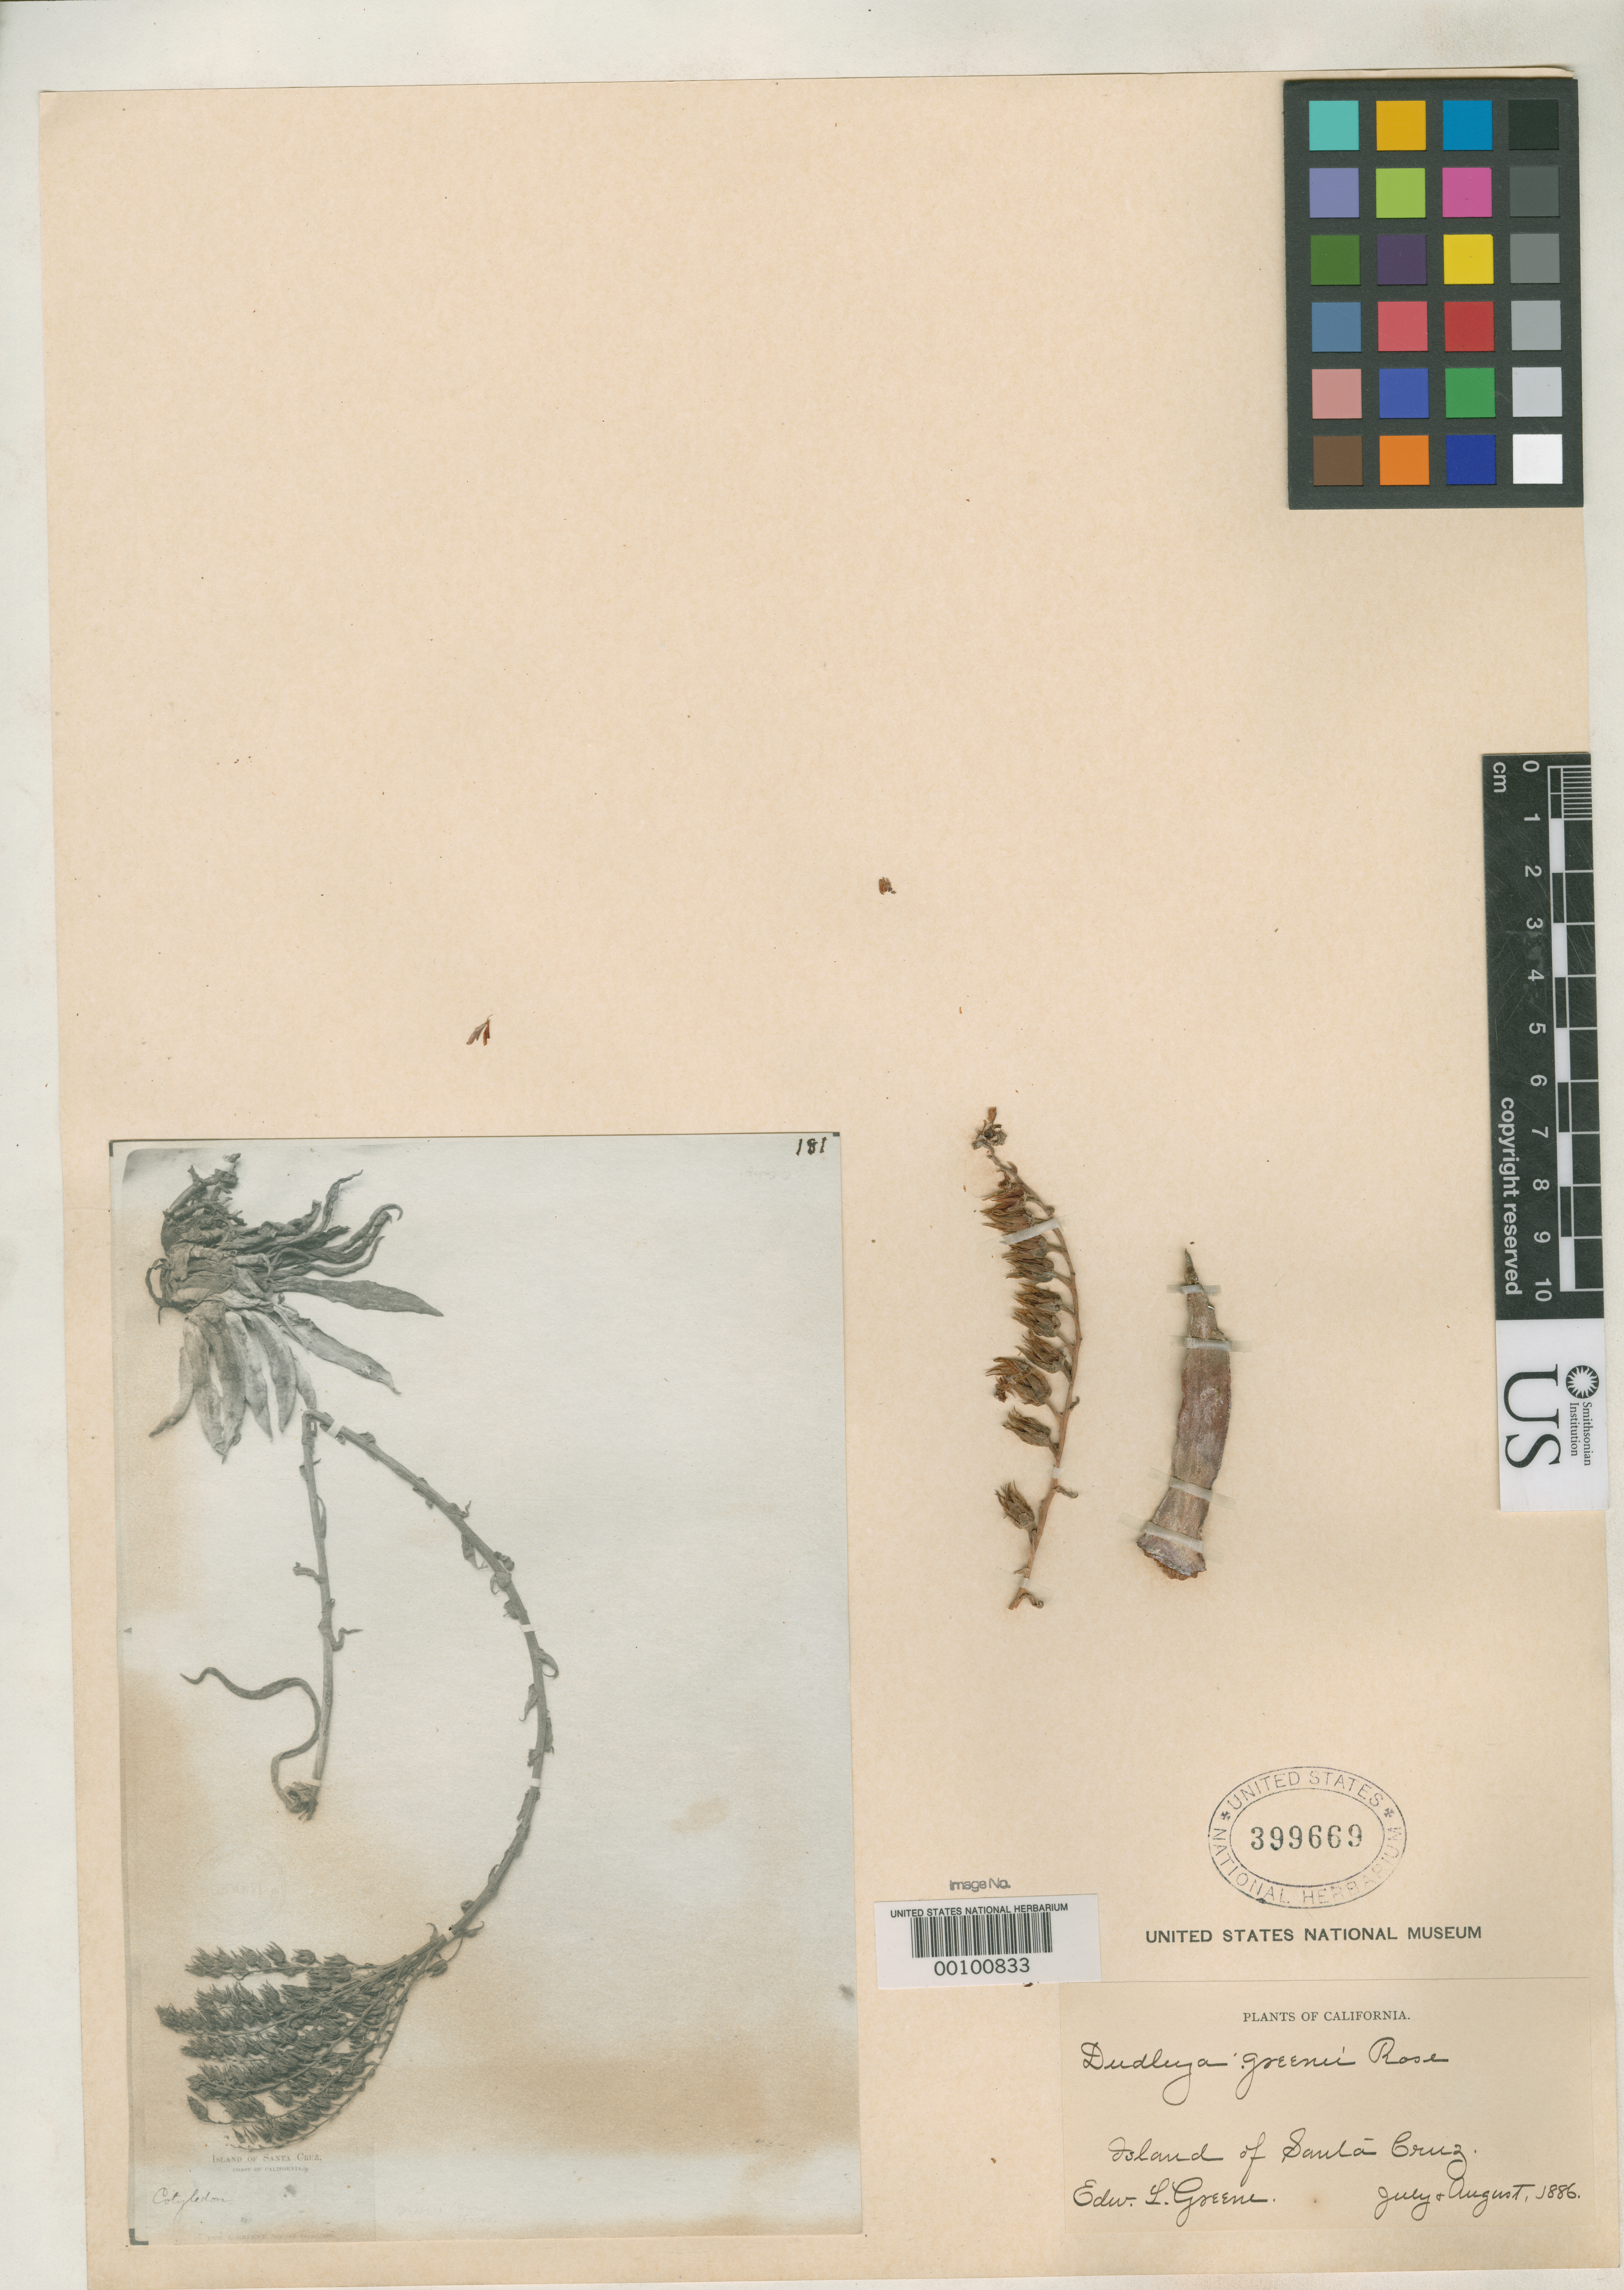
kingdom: Plantae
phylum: Tracheophyta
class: Magnoliopsida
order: Saxifragales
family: Crassulaceae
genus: Dudleya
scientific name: Dudleya greenei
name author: Rose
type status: Type Fragment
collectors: E. L. Greene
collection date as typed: Jul 1886 to -- Aug 1886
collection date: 1886-07/1886-08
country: United States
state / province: California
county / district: Santa Barbara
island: Santa Cruz Island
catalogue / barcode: US 399669